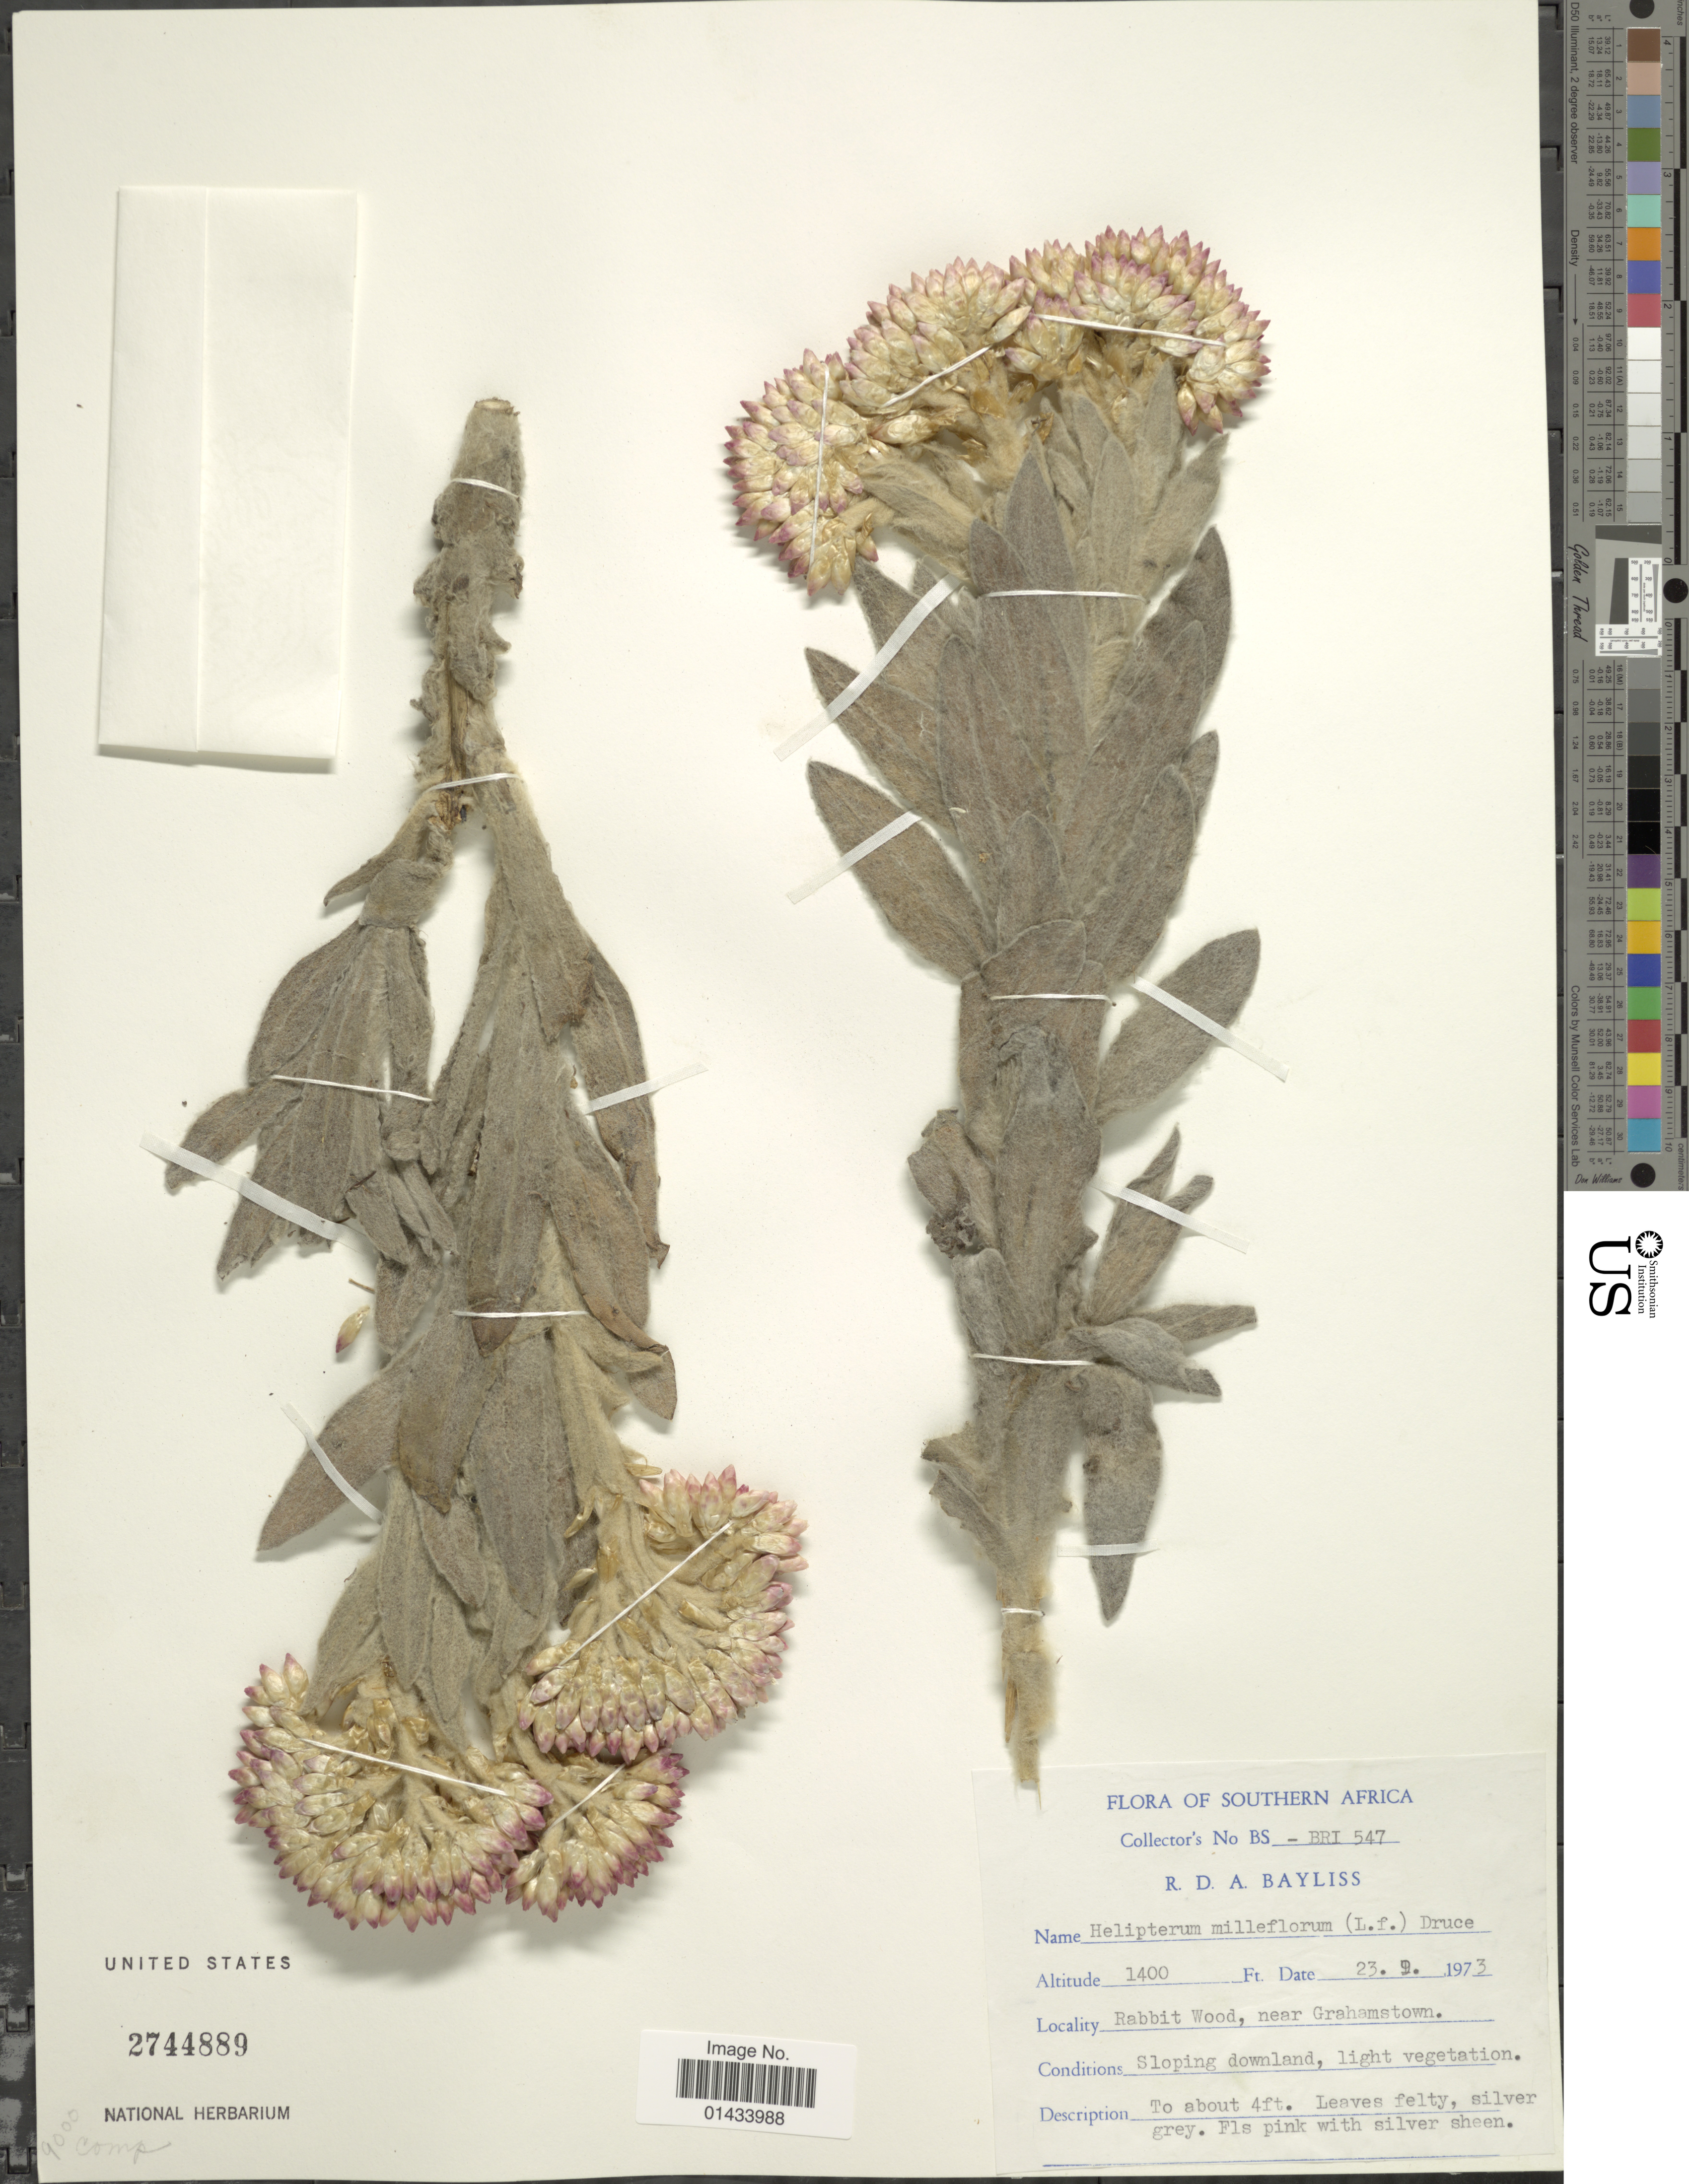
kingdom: Plantae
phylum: Tracheophyta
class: Magnoliopsida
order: Asterales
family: Asteraceae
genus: Syncarpha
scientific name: Syncarpha milleflorum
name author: (L. f.) B. Nord.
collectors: R. Bayliss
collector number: BS-BRI547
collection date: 1973-09-23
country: South Africa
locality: Southern Africa, Rabbit Wood, near Grahamstown, sloping downland, light vegetation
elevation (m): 427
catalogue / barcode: US 2744889